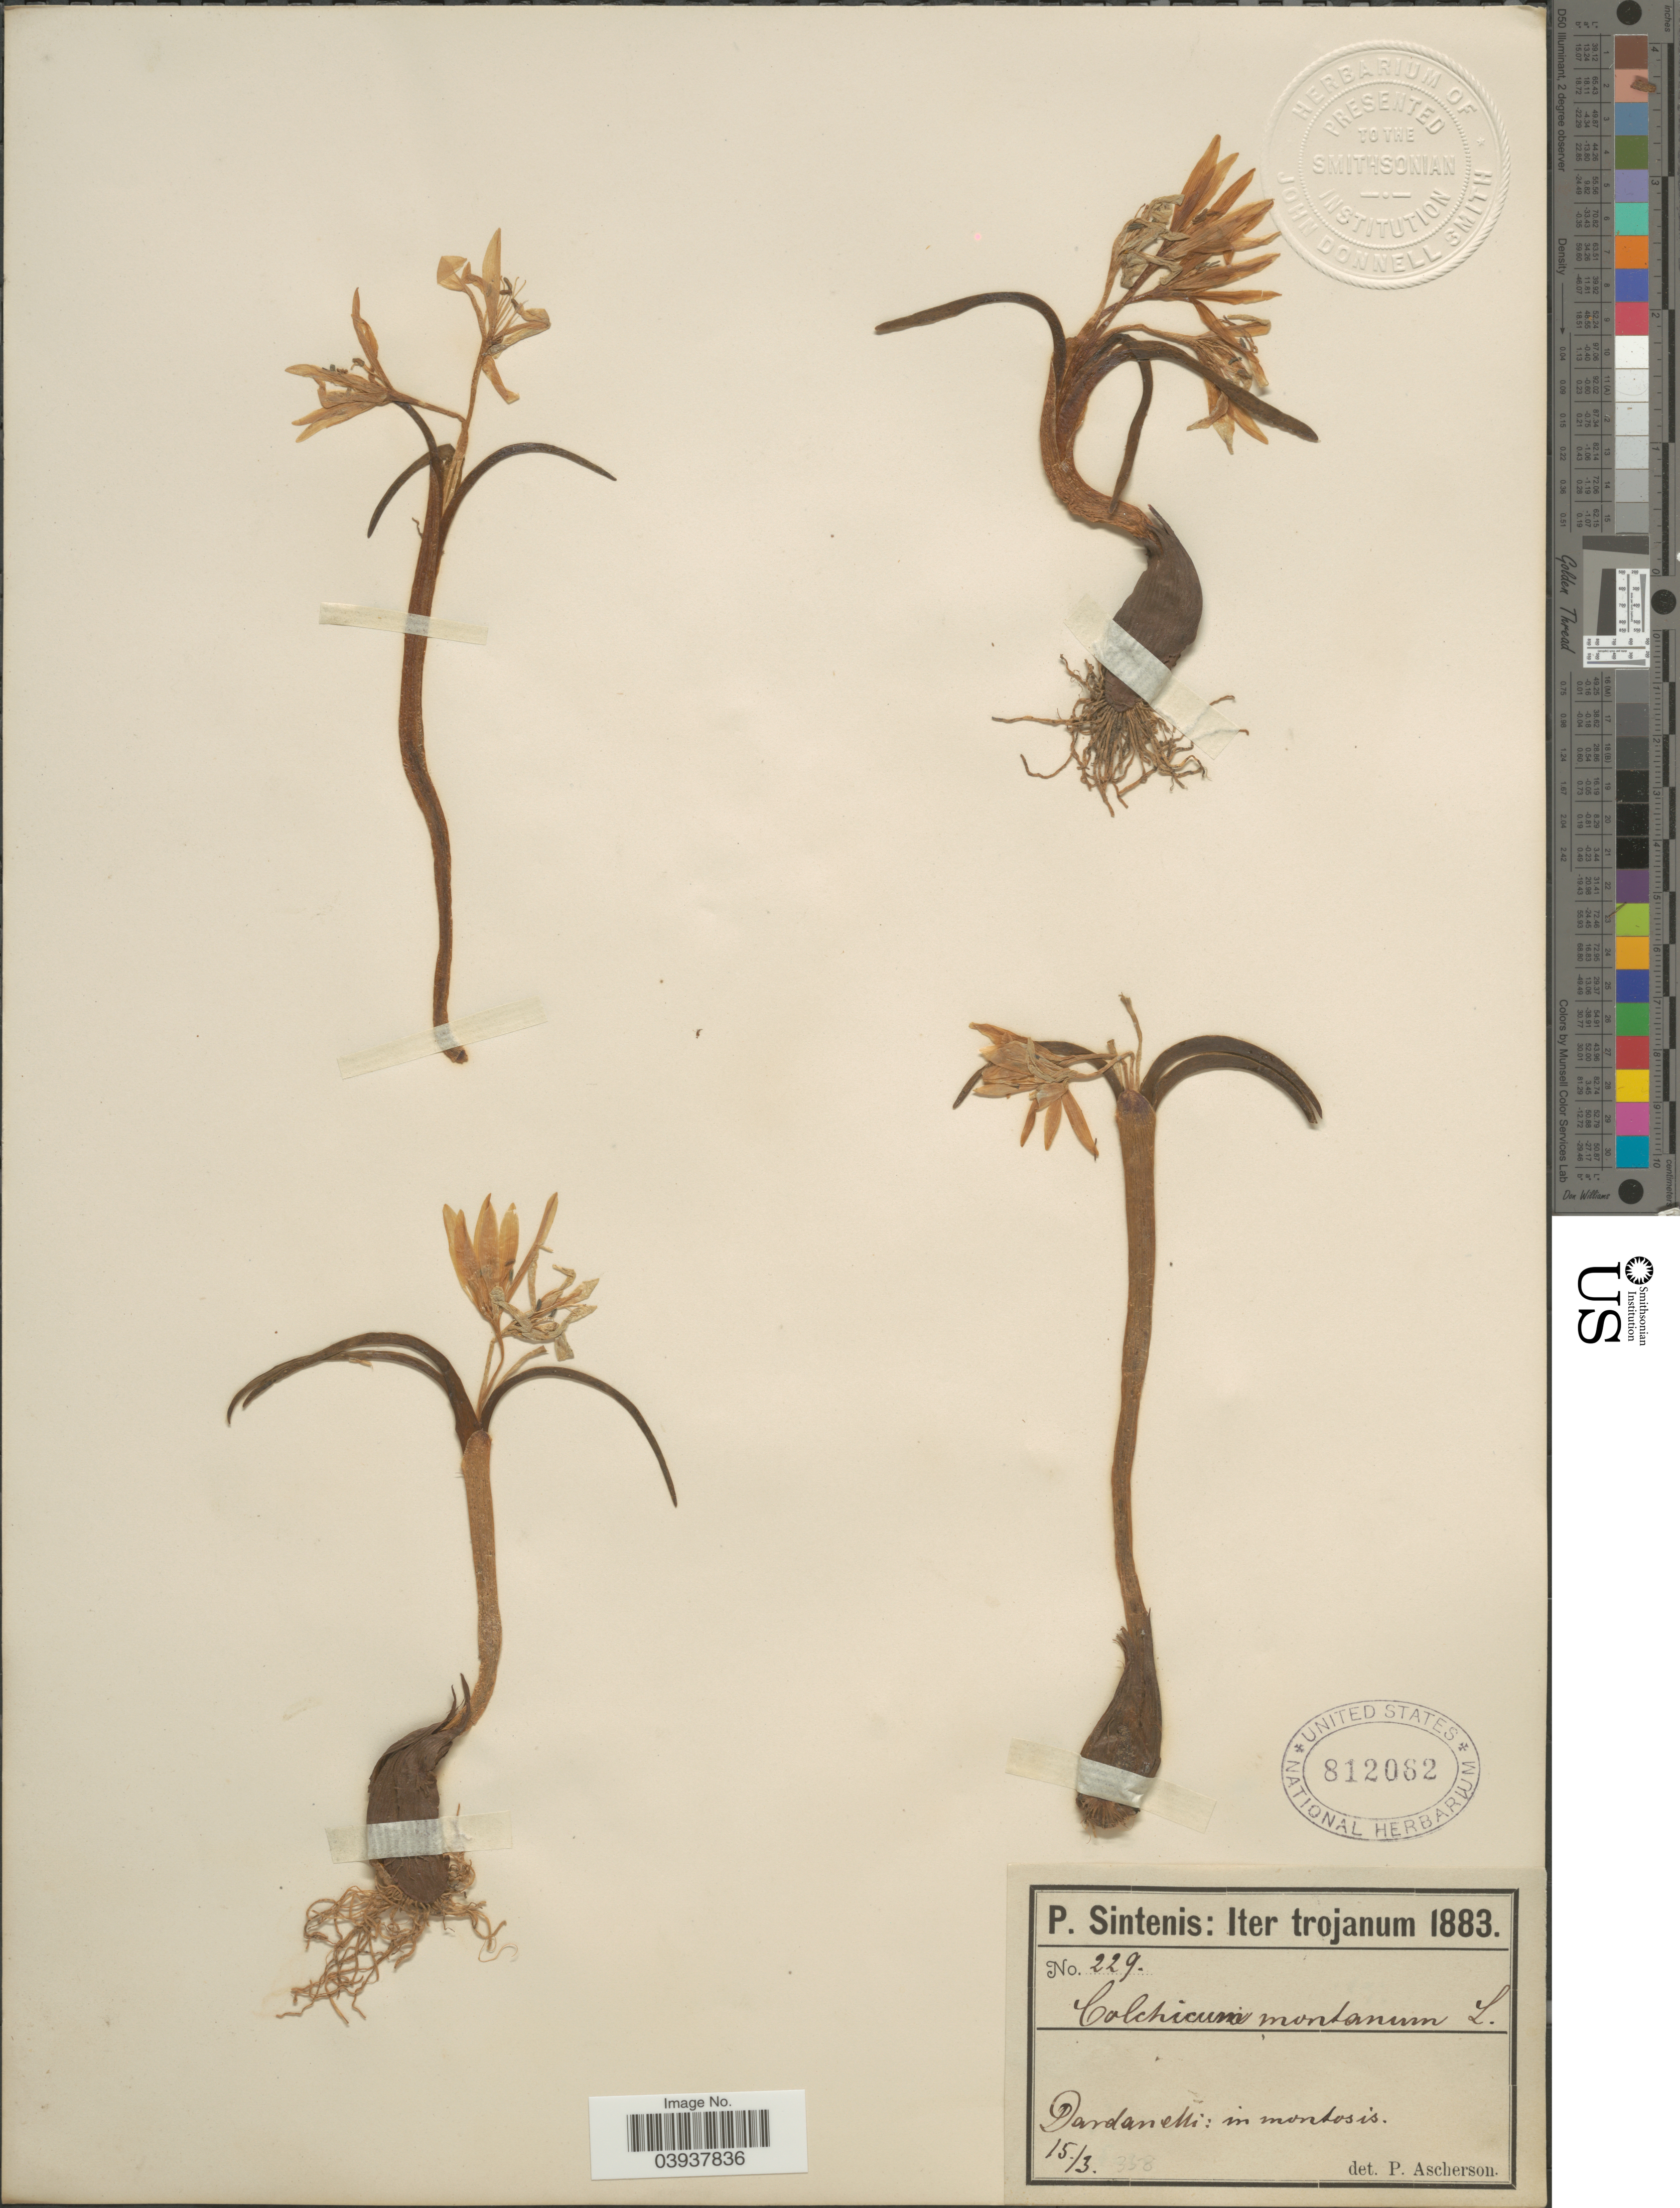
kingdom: Plantae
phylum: Tracheophyta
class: Liliopsida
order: Liliales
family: Colchicaceae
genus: Colchicum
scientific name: Colchicum montanum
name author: L.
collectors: P. Sintenis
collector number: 229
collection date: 1883-03-15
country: Turkey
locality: Trojanum. Dardanelli: in montosis.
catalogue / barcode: US 812082